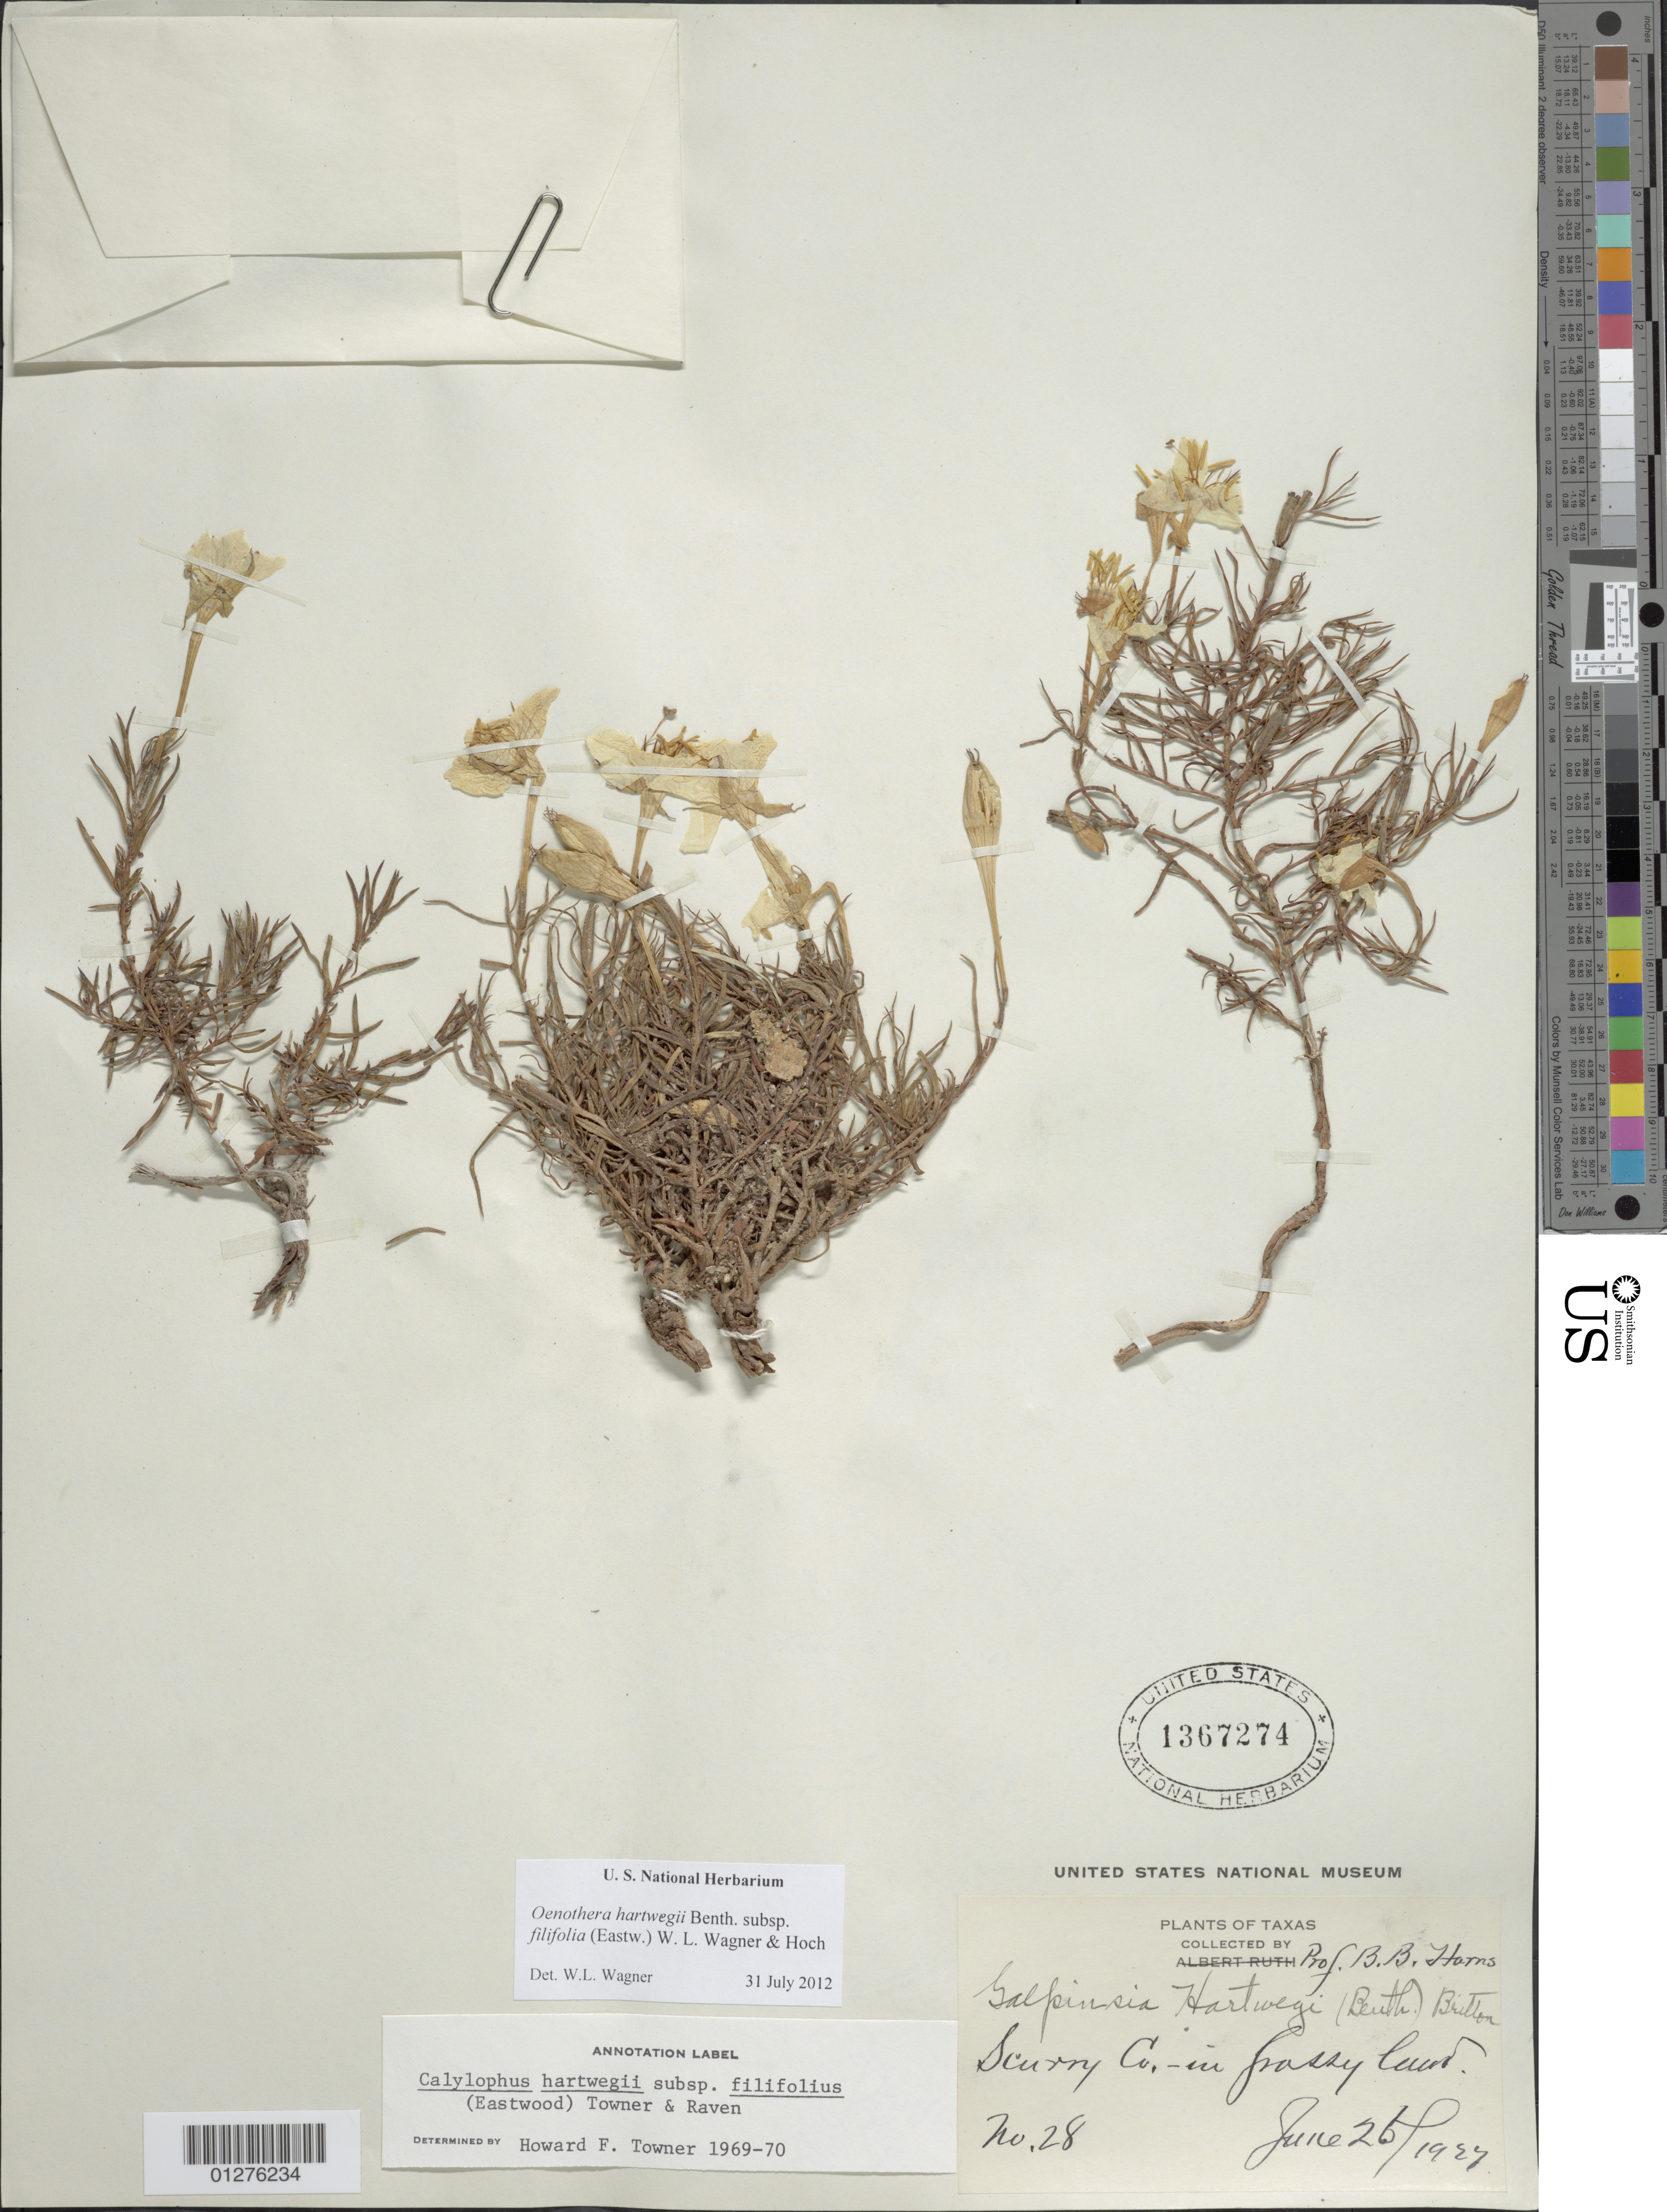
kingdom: Plantae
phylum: Tracheophyta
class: Magnoliopsida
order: Myrtales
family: Onagraceae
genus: Oenothera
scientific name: Oenothera hartwegii subsp. filifolia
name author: (Eastw.) W.L. Wagner & Hoch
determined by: Wagner, W. L., (BOT), Smithsonian Institution - National Museum of Natural History (UNITED STATES)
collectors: B. B. Harris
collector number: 28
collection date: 1927-06-26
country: United States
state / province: Texas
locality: Scurry Co.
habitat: In grassy land.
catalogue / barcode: US 1367274